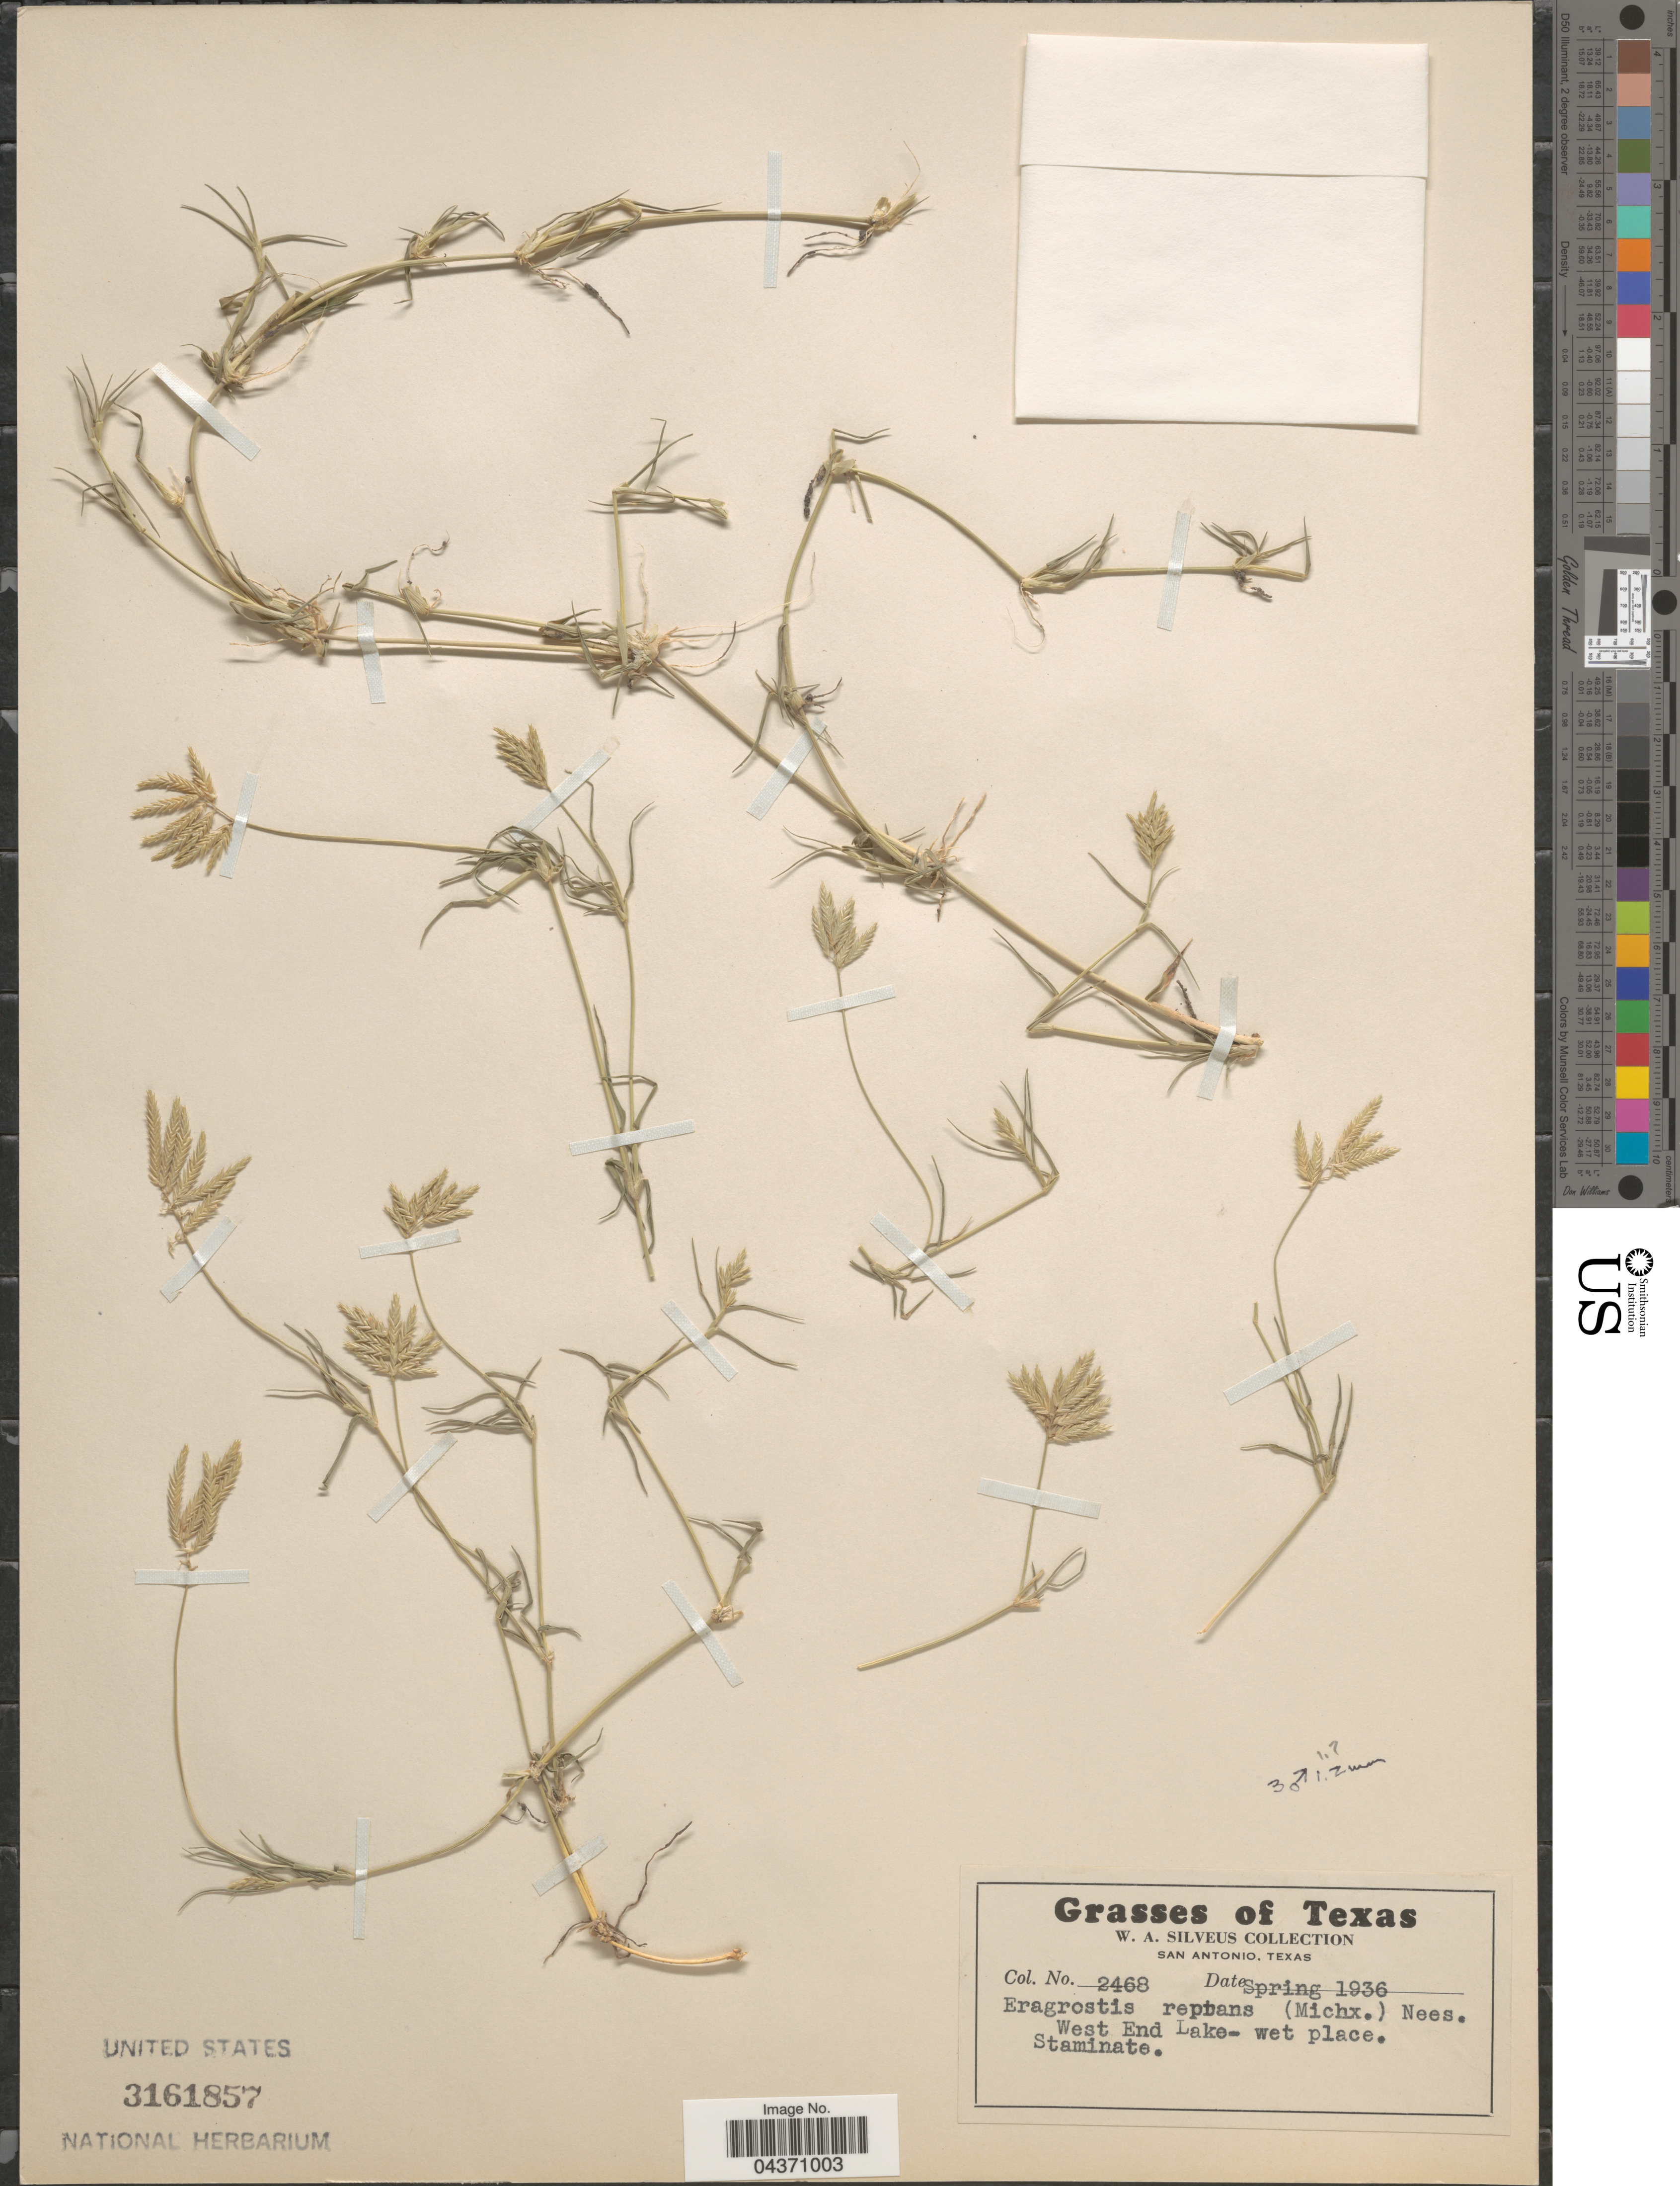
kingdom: Plantae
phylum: Tracheophyta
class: Liliopsida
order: Poales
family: Poaceae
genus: Eragrostis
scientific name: Eragrostis reptans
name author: (Michx.) Nees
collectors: W. Silveus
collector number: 2468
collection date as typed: Spring 1936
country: United States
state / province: Texas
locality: West End Lake- wet place.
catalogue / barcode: US 3161857